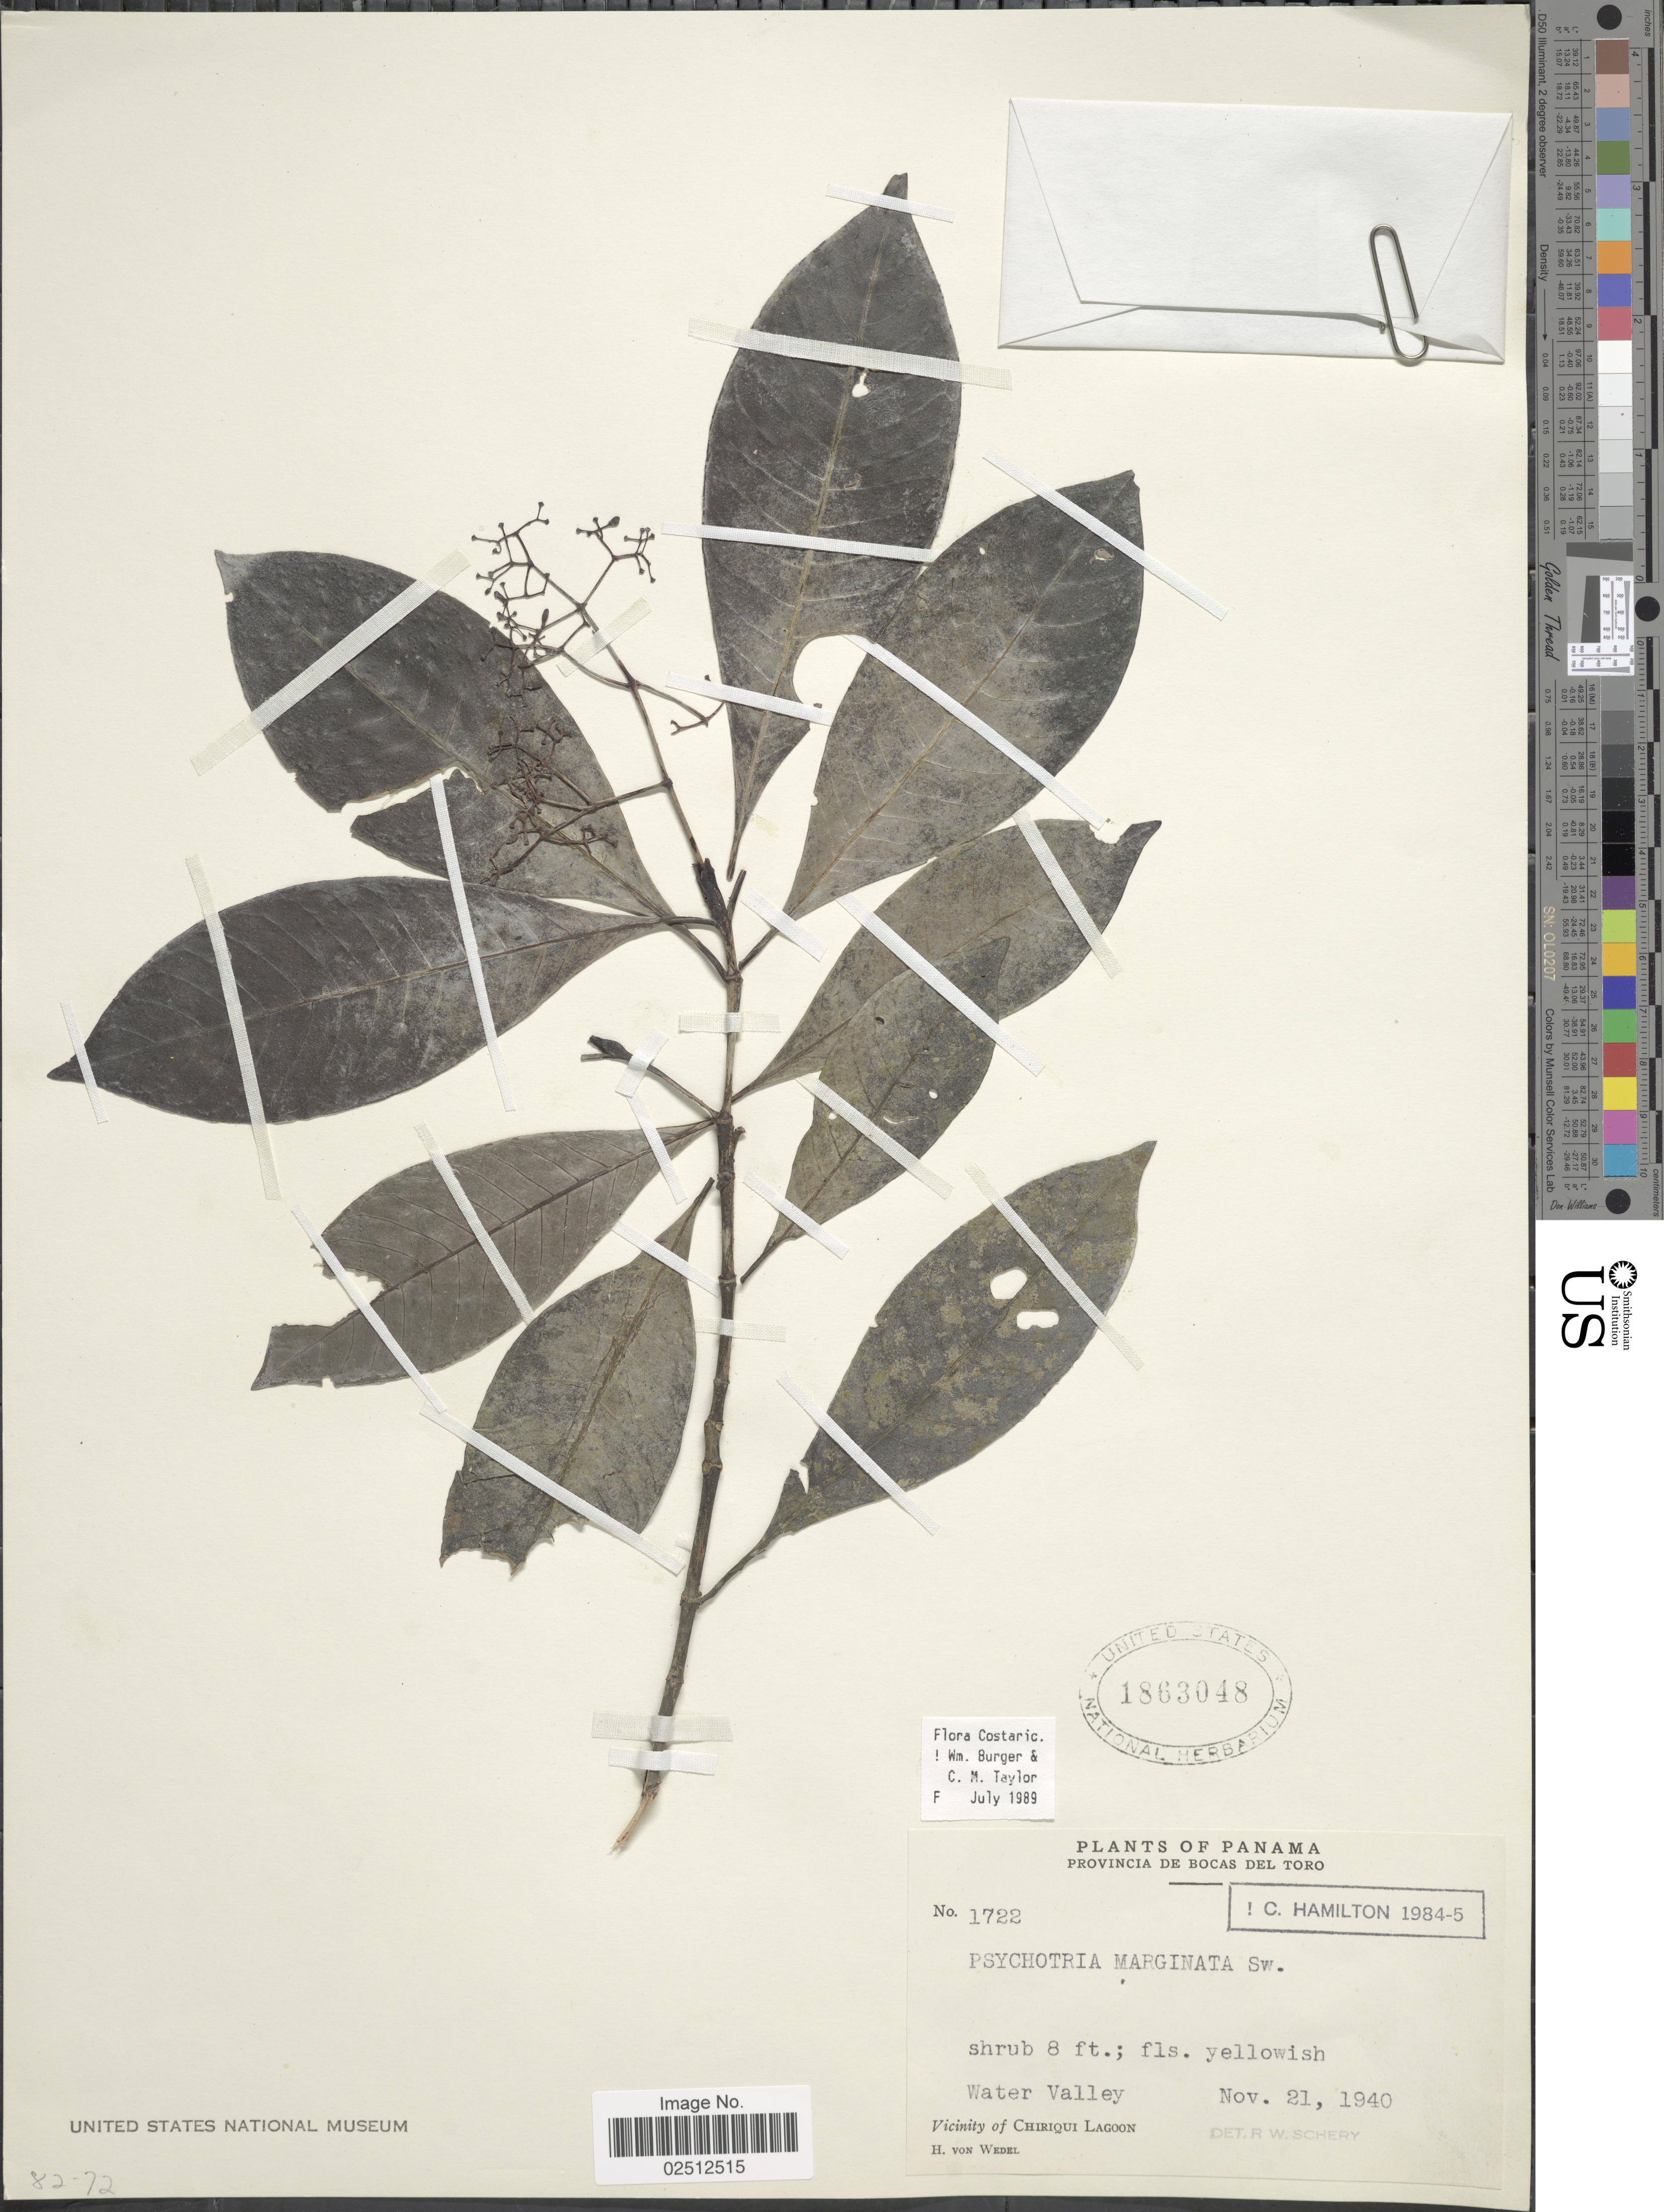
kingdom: Plantae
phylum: Tracheophyta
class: Magnoliopsida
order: Gentianales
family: Rubiaceae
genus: Psychotria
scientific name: Psychotria marginata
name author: Sw.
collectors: H. von Wedel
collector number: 1722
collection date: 1940-11-21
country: Panama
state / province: Bocas del Toro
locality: Provincia de Bocas del Toro, Water Valley, Vicinity of Chiriqui Lagoon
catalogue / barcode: US 1863048